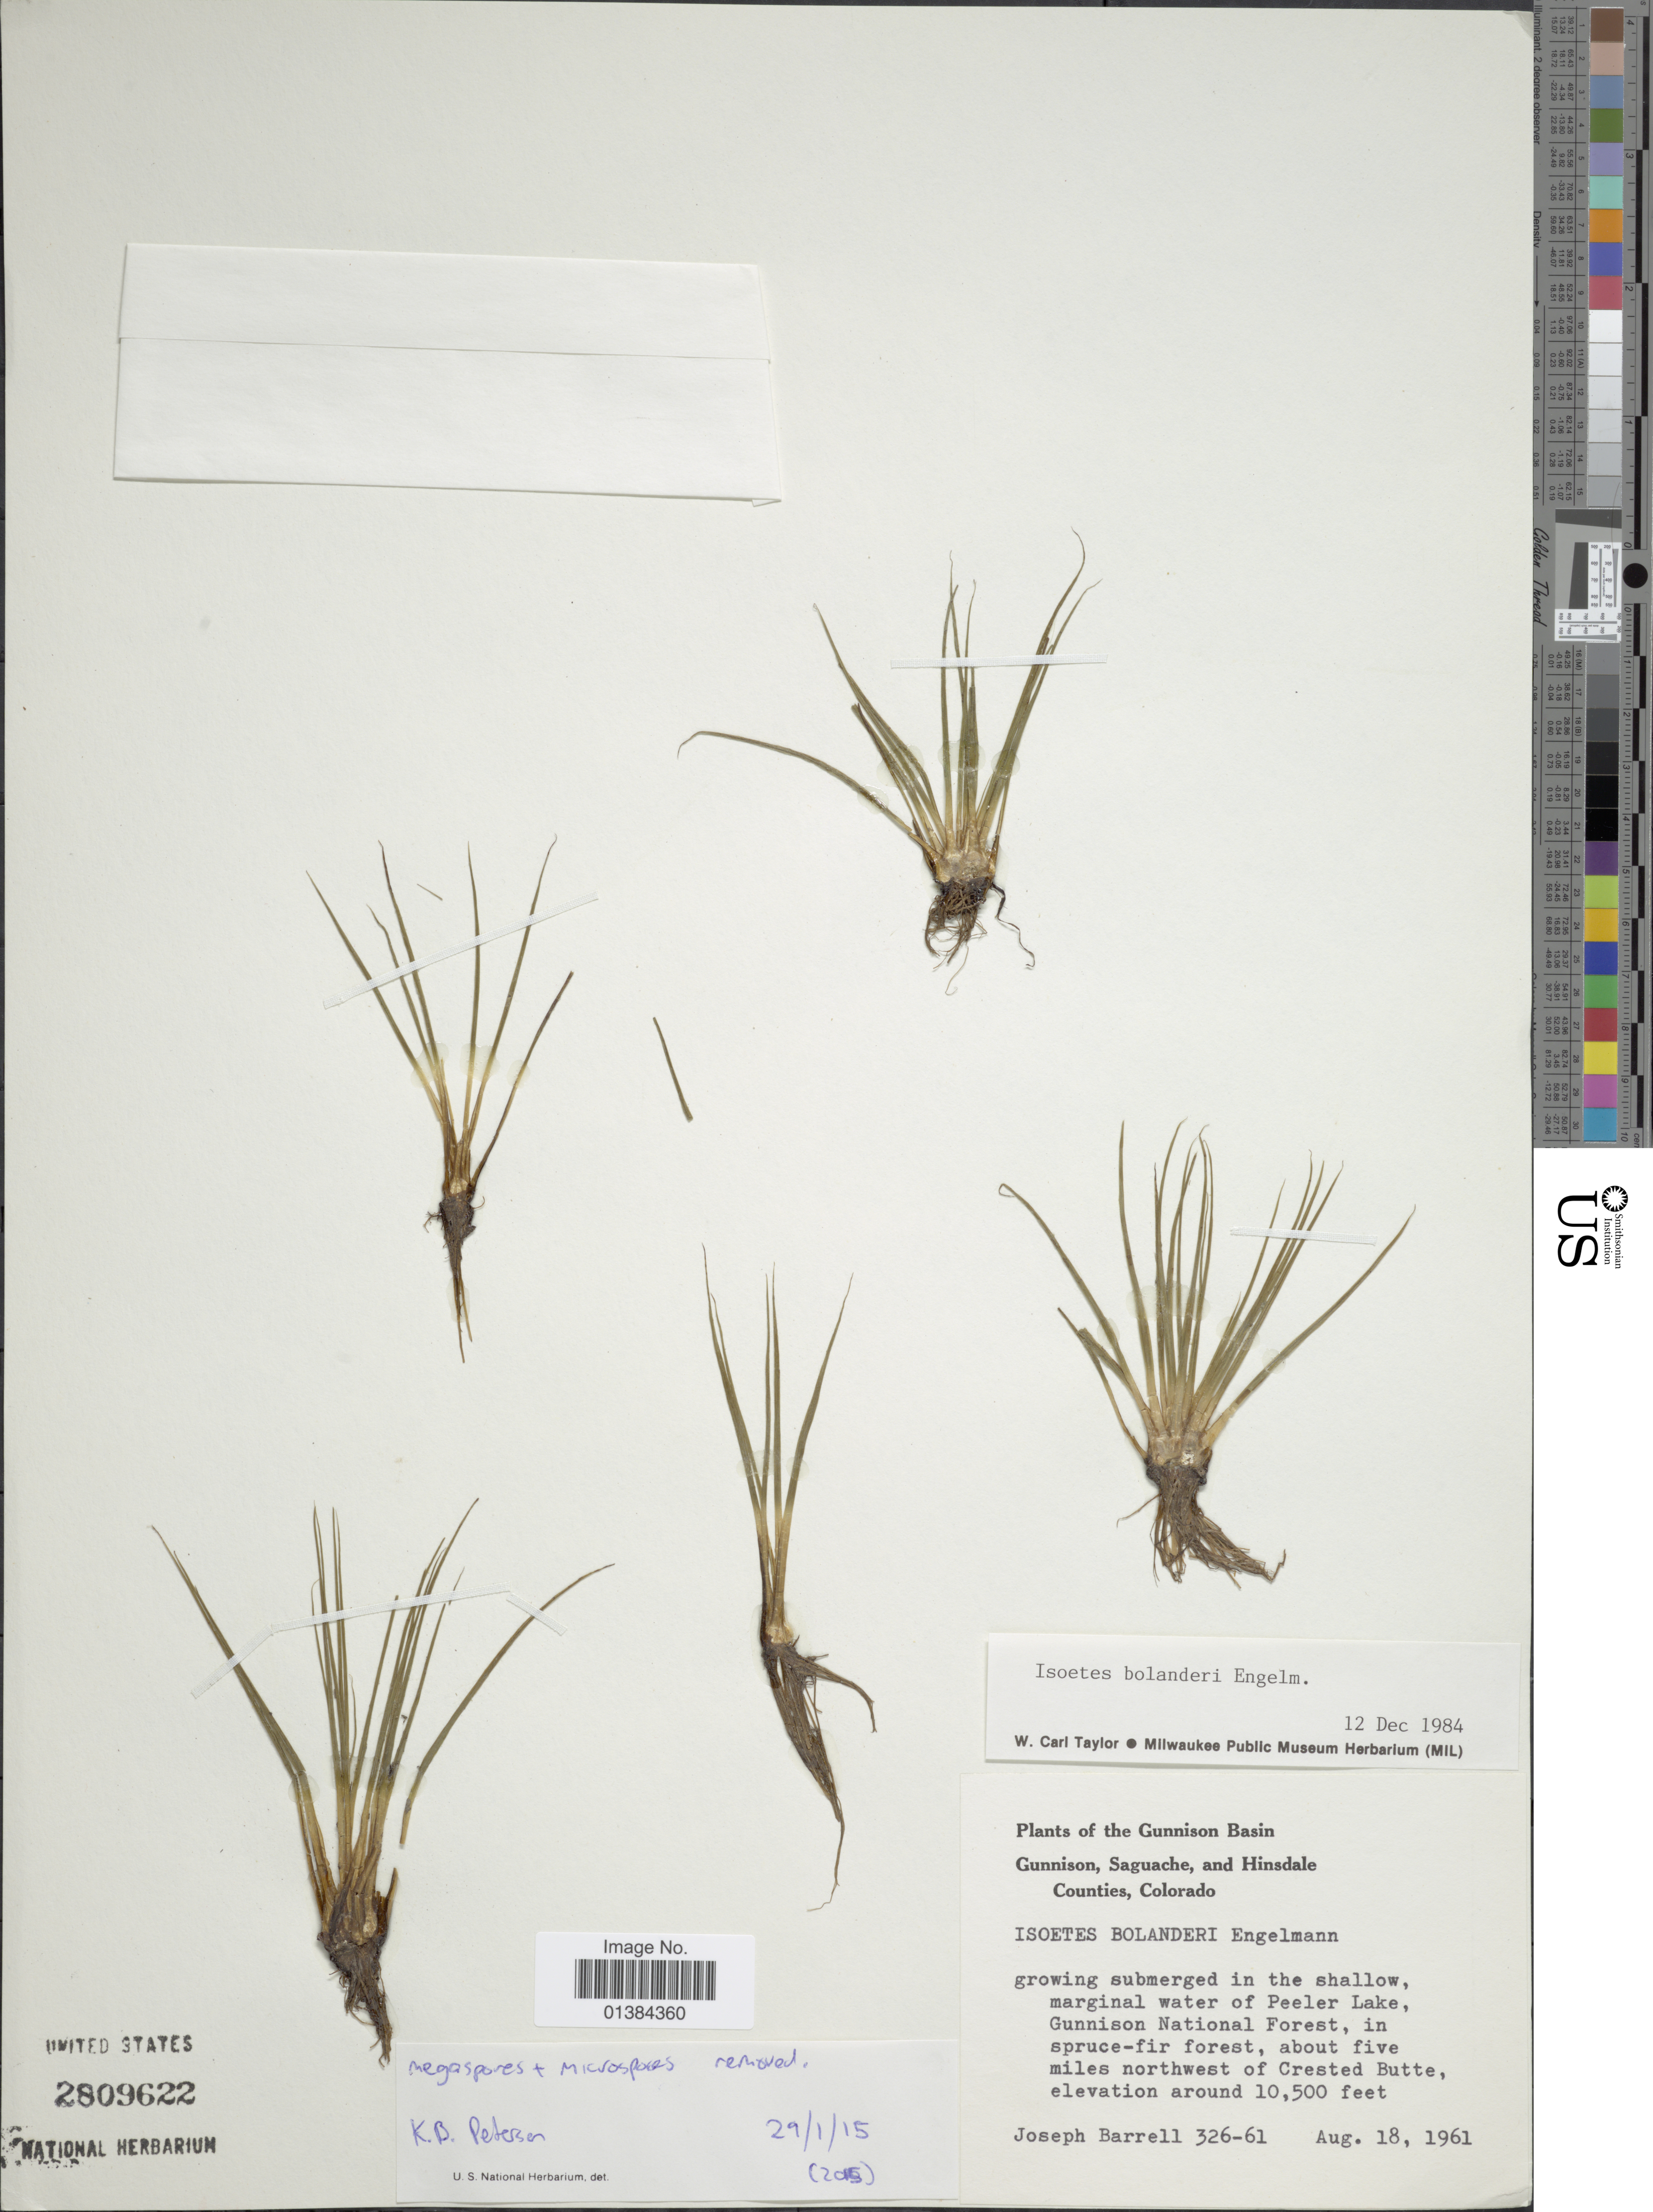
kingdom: Plantae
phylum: Tracheophyta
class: Lycopodiopsida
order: Isoetales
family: Isoetaceae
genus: Isoetes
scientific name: Isoetes bolanderi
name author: Engelm.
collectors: J. Barrell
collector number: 326-61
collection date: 1961-08-18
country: United States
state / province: Colorado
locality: Gunnison Basin. Gunnison, Saguache, and Hinsdale Counties. Growing submerged in the shallow, marginal water of Peeler Lake, Gunnison National Forest, in spruce-fir forest, about five miles northwest of Crested Butte.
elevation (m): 3200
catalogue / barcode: US 2809622